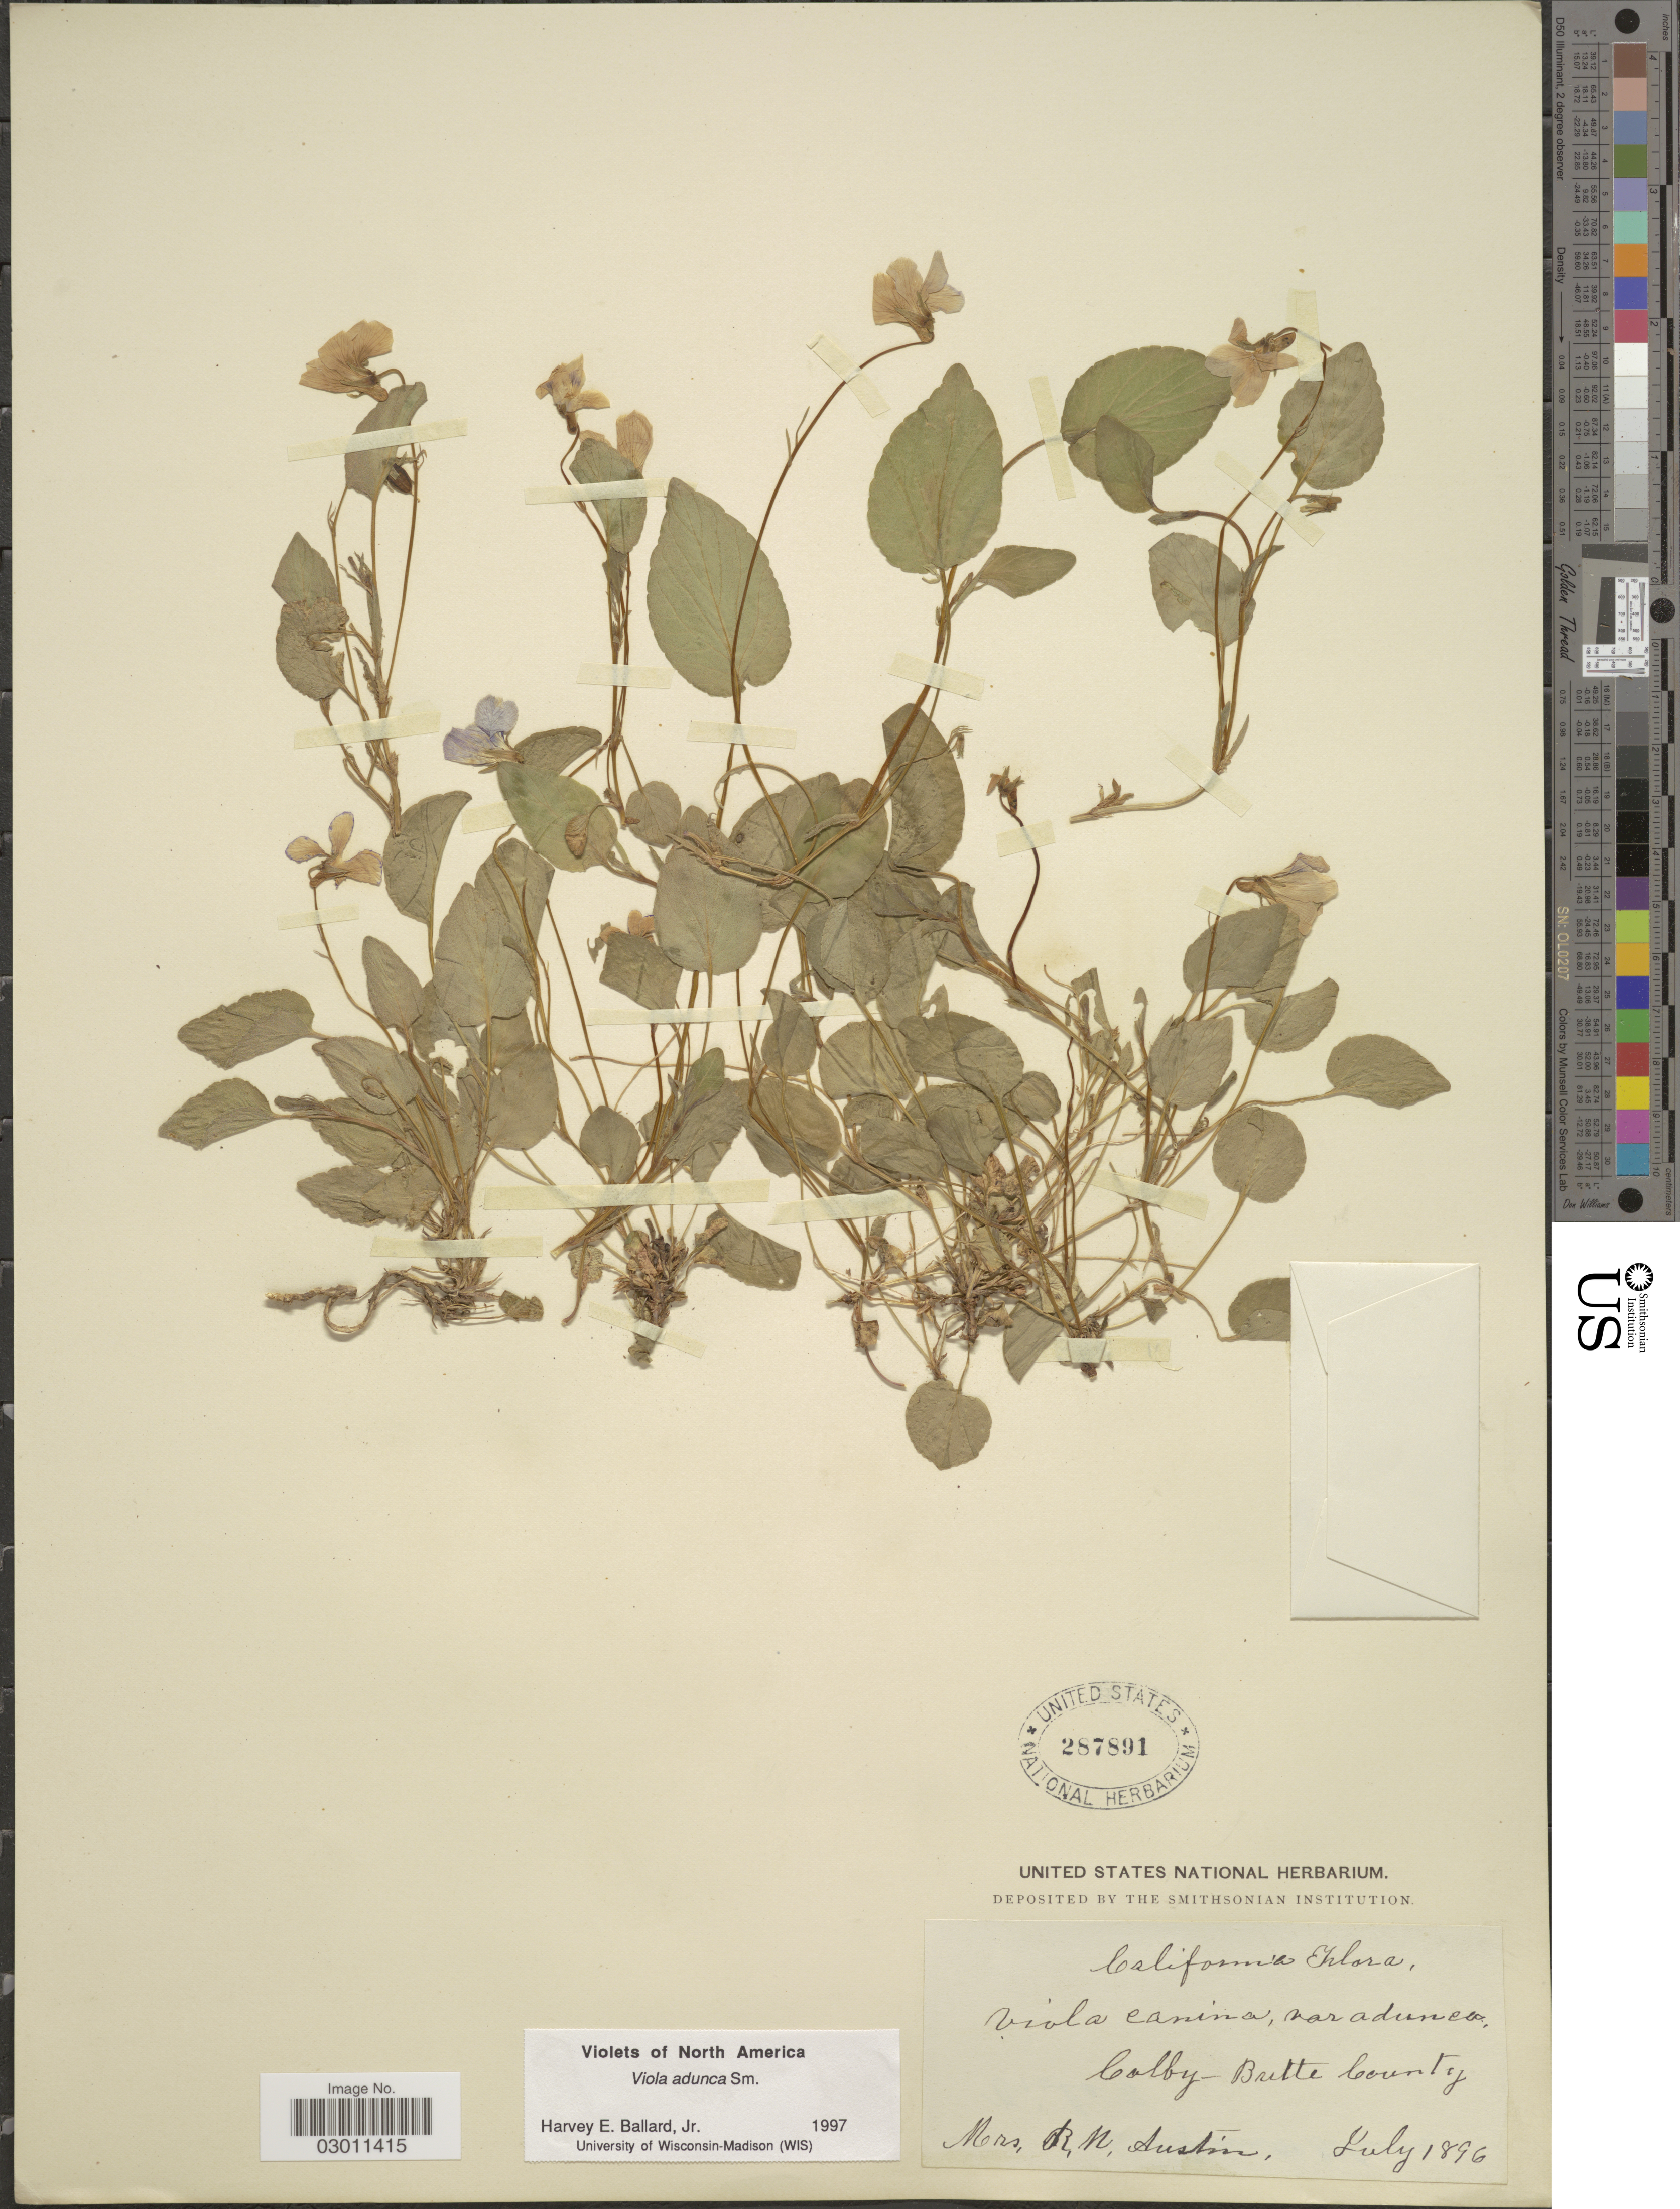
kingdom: Plantae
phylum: Tracheophyta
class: Magnoliopsida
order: Malpighiales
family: Violaceae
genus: Viola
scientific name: Viola adunca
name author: Sm.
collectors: R. Austin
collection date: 1896-07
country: United States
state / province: California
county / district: Butte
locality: Colby - Butte County.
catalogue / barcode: US 287891